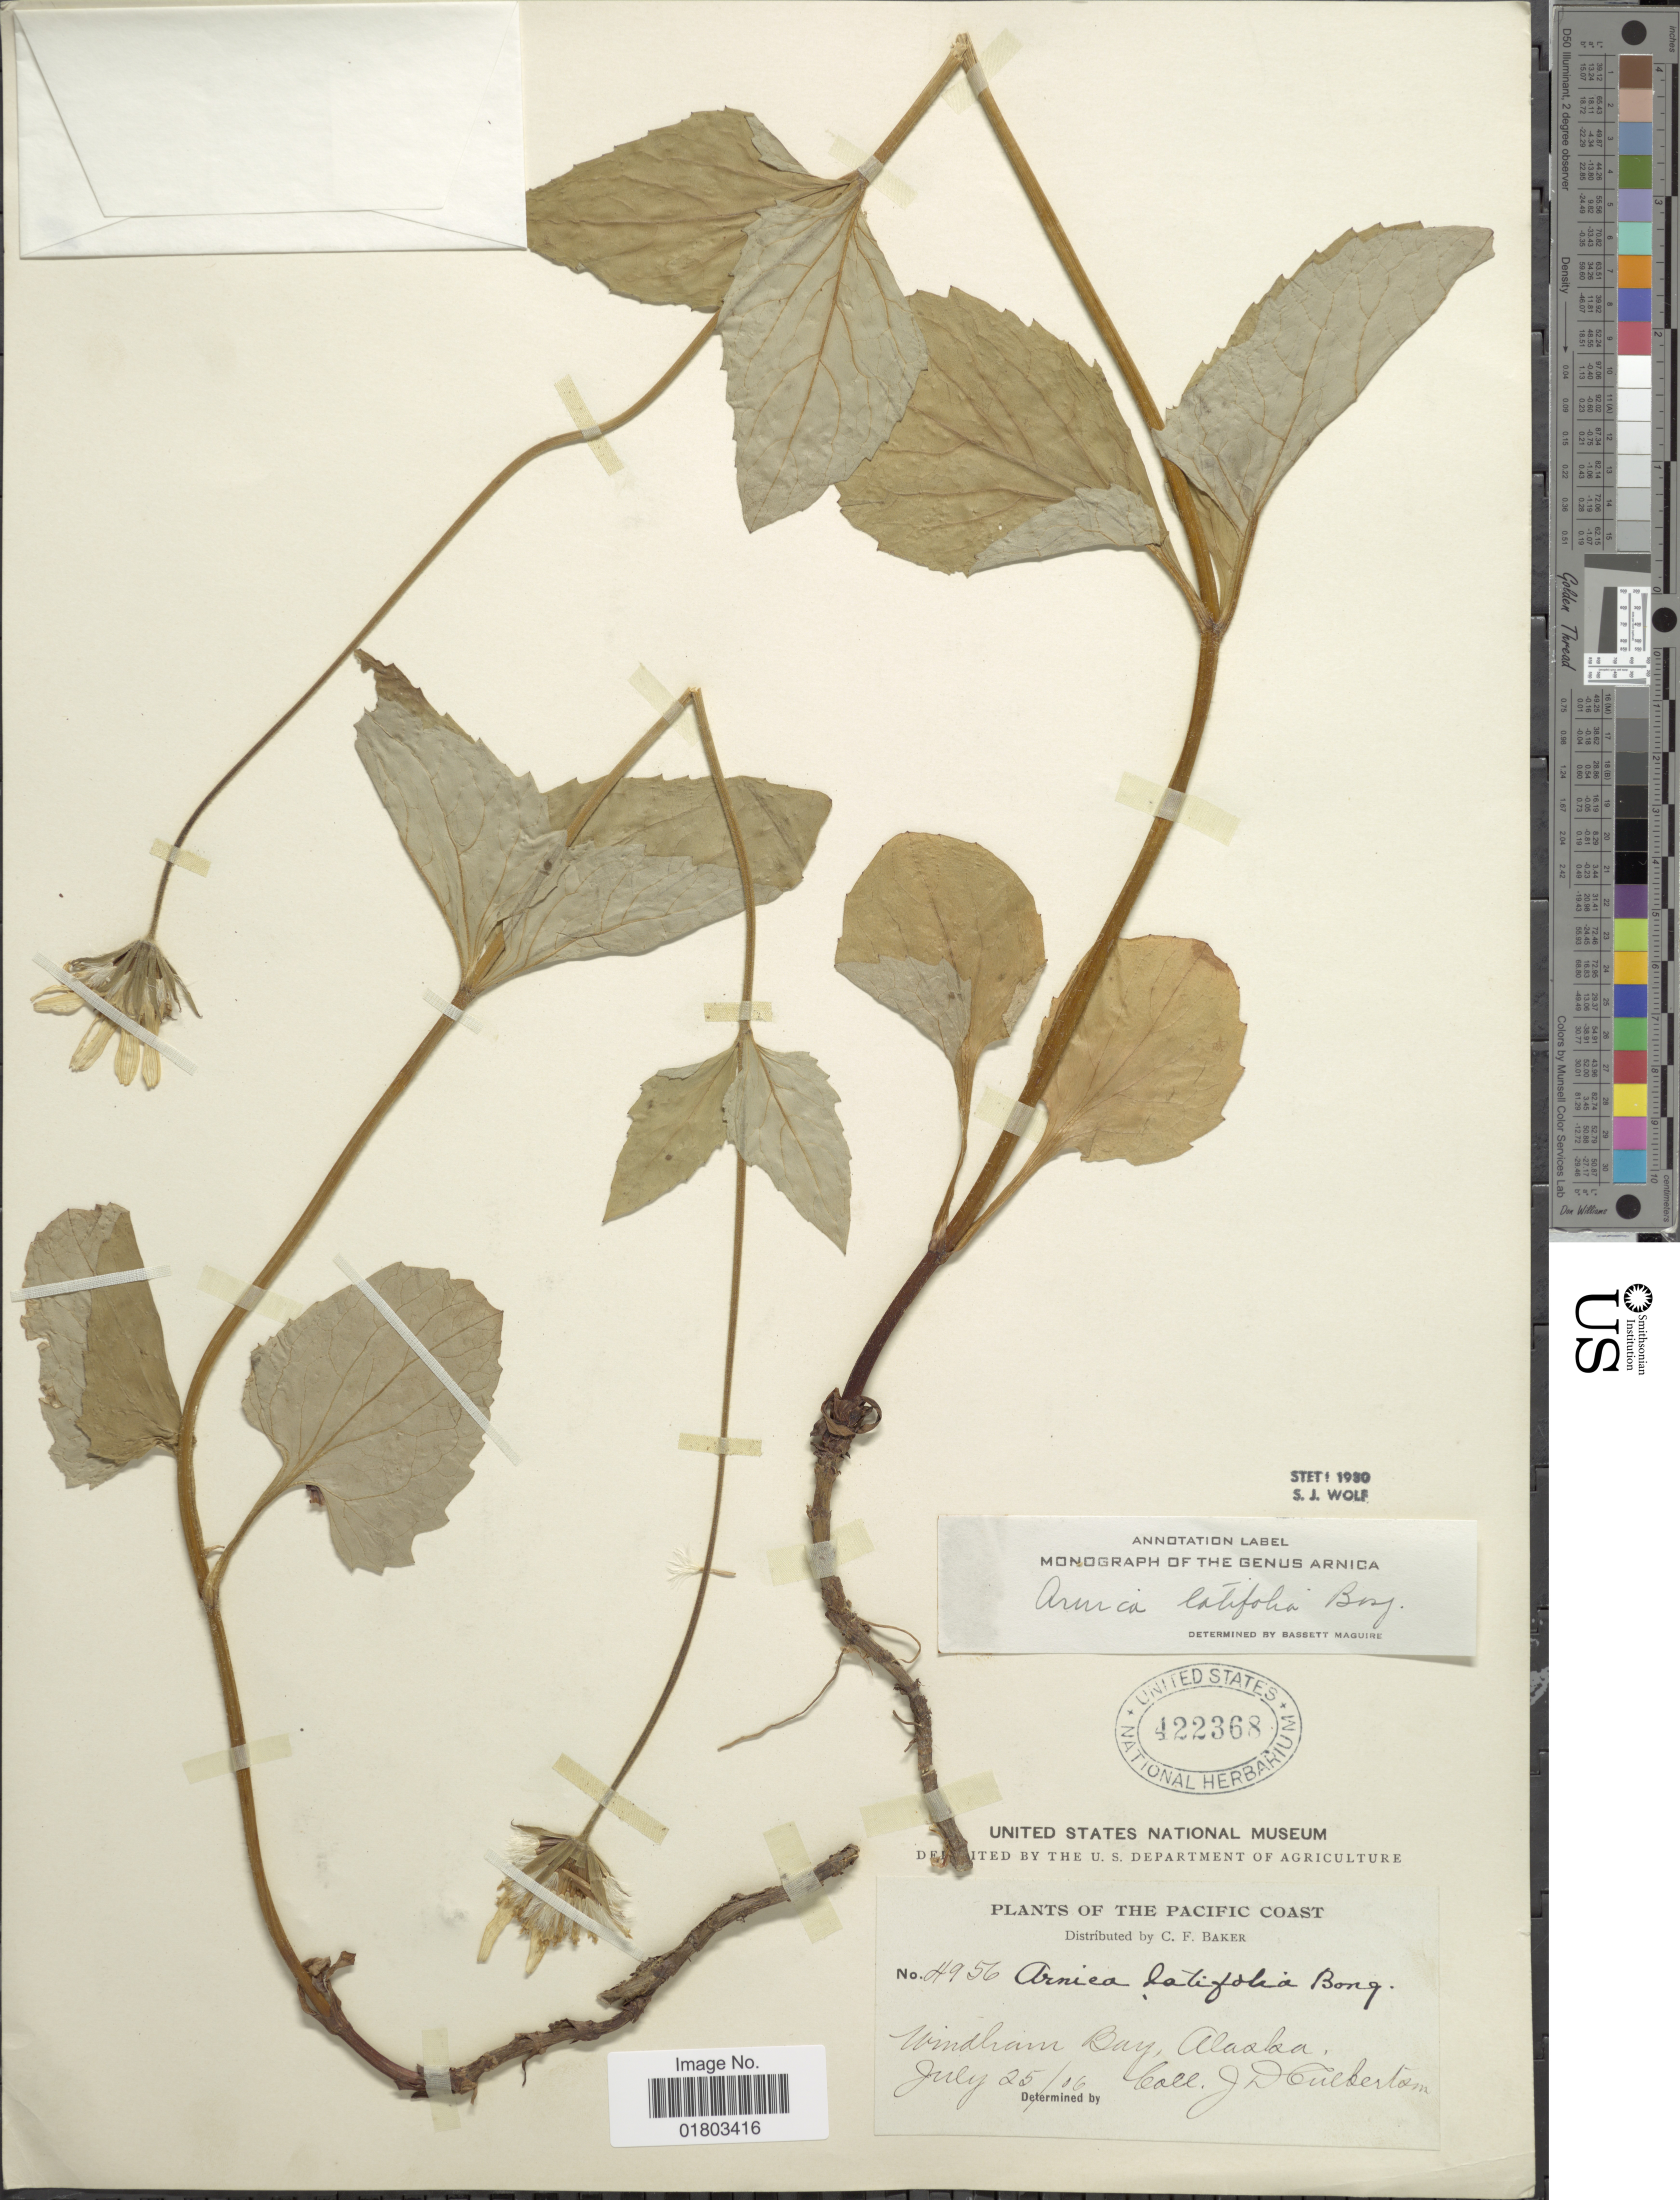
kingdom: Plantae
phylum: Tracheophyta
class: Magnoliopsida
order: Asterales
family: Asteraceae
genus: Arnica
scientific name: Arnica latifolia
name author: Bong.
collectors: J. Culberton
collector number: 4956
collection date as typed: Transcribed d/m/y: 25/7/6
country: United States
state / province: Alaska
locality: The Pacific Coast, Windham Bay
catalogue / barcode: US 422368